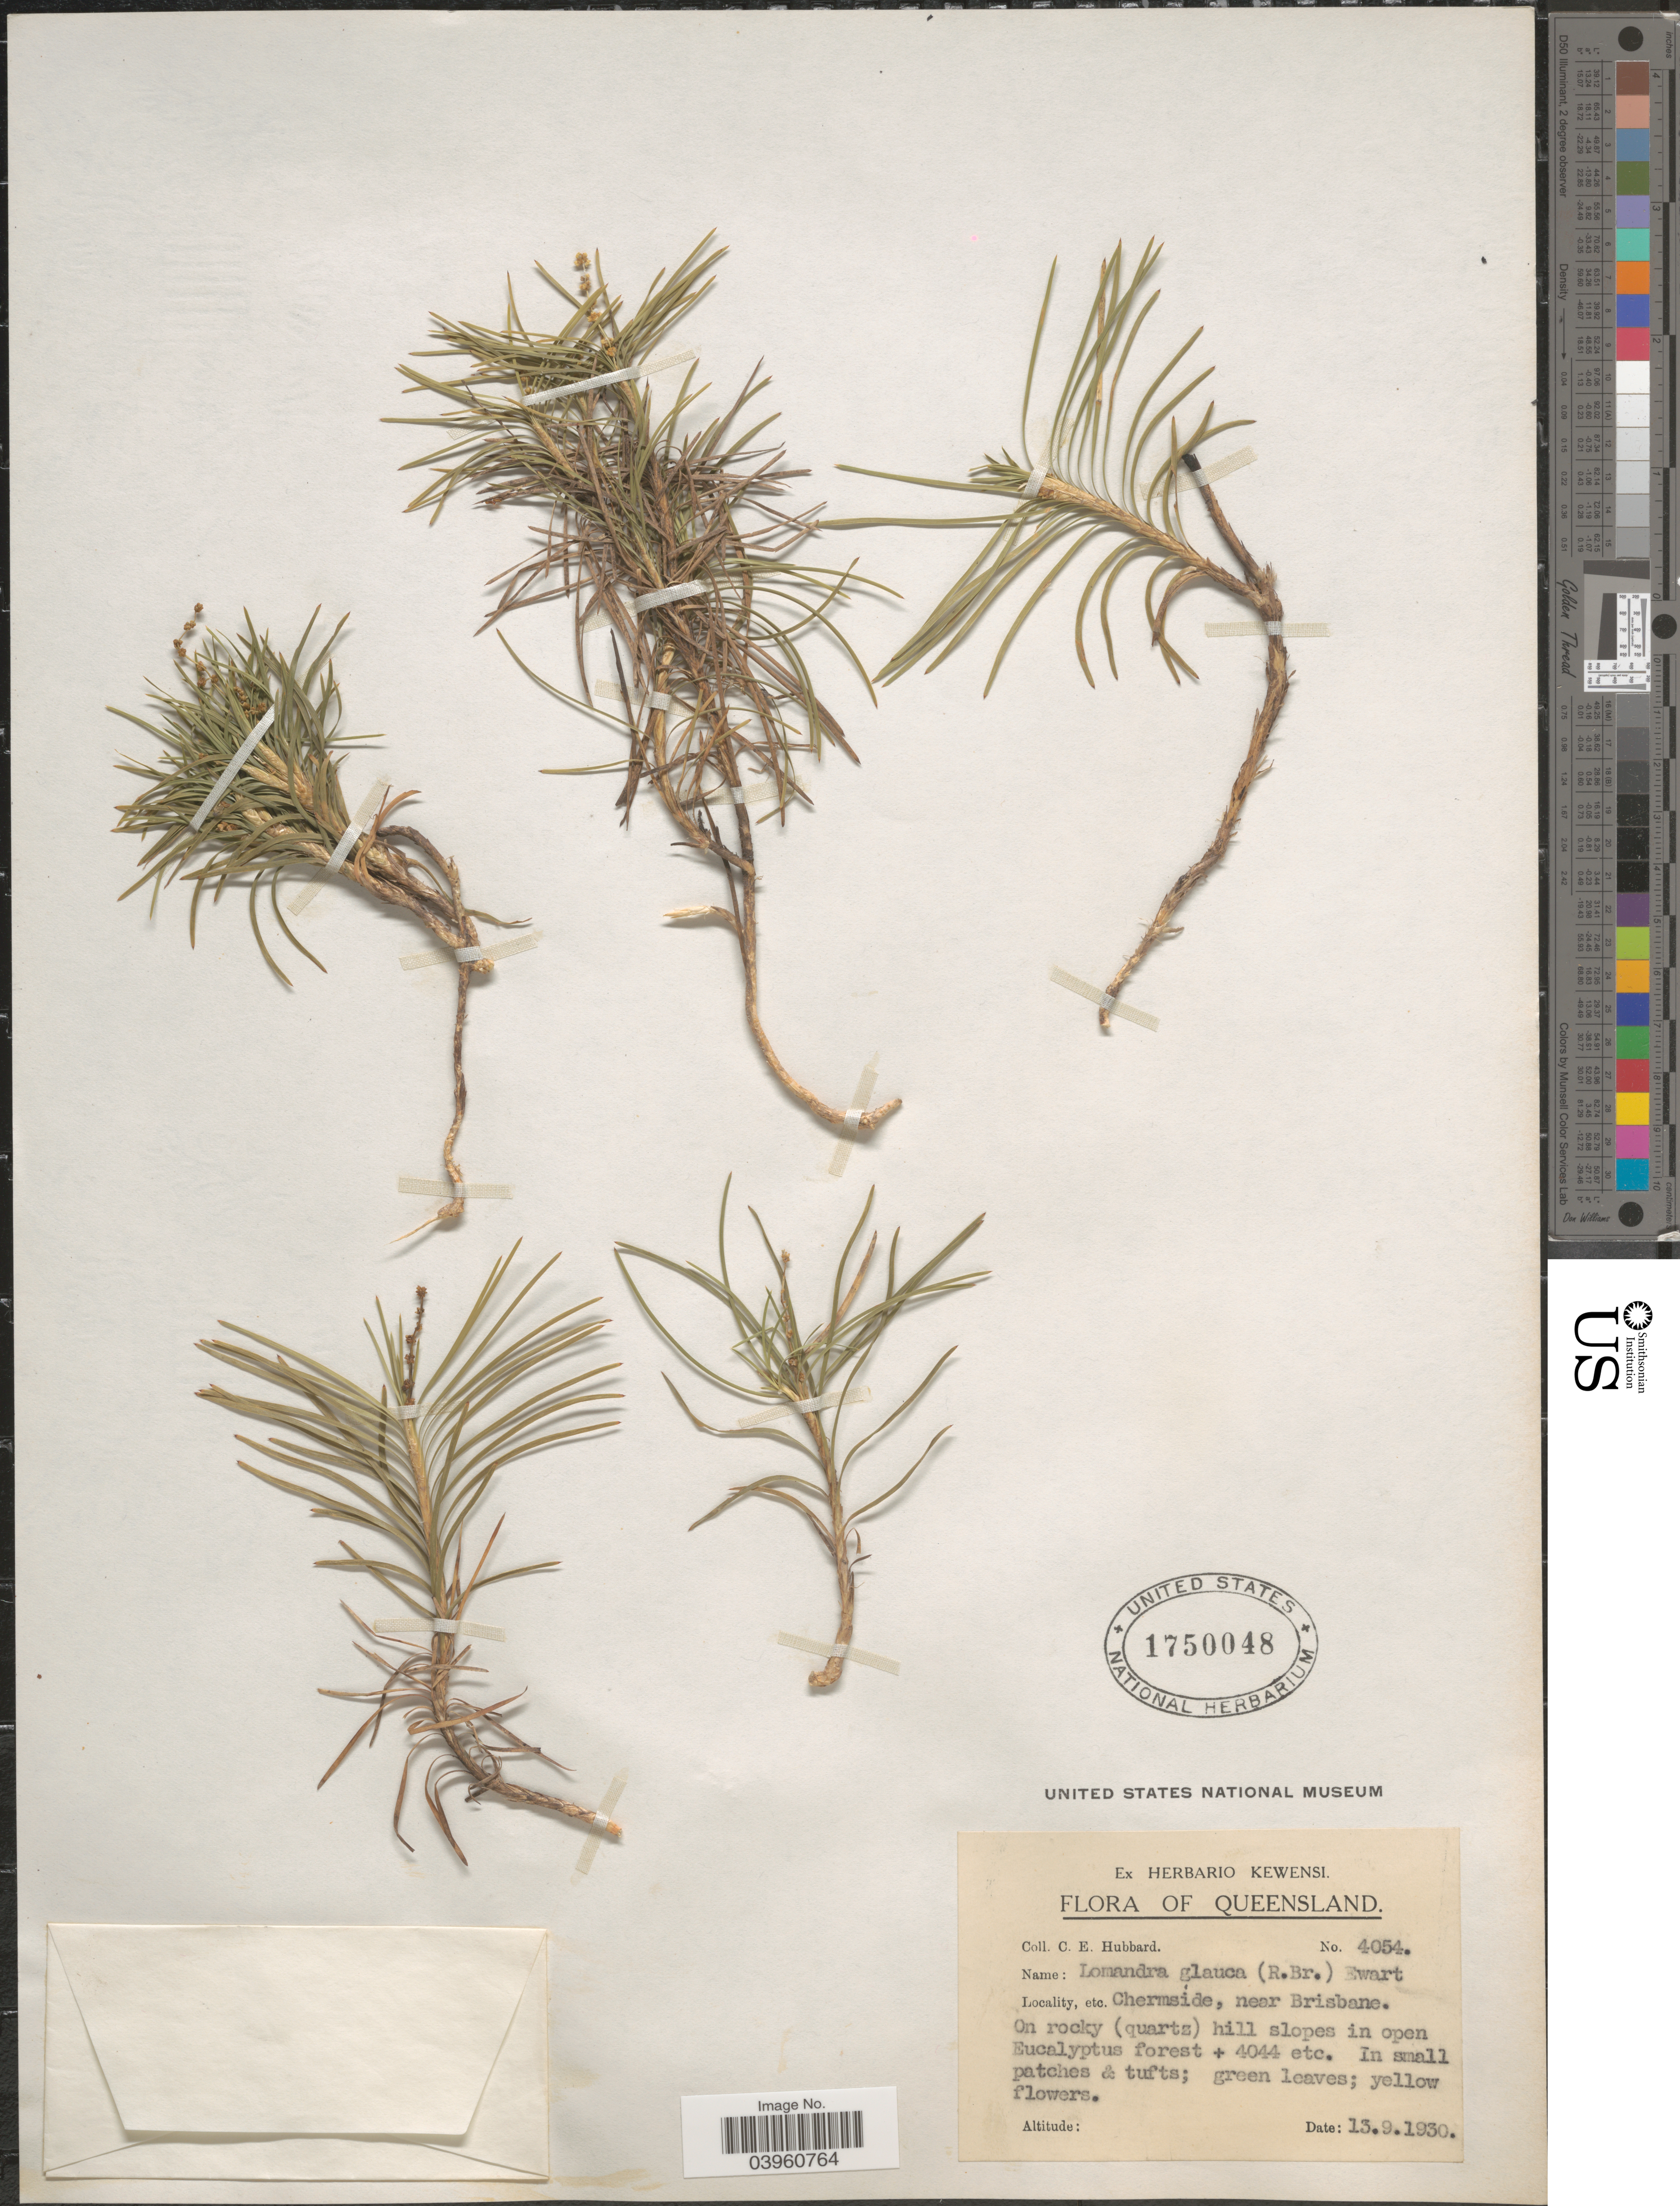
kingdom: Plantae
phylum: Tracheophyta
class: Liliopsida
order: Asparagales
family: Asparagaceae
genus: Lomandra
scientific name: Lomandra glauca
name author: (R. Br.) Ewart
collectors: C. E. Hubbard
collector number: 4054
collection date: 1930-09-13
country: Australia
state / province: Queensland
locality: Chermside, near Brisbane.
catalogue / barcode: US 1750048